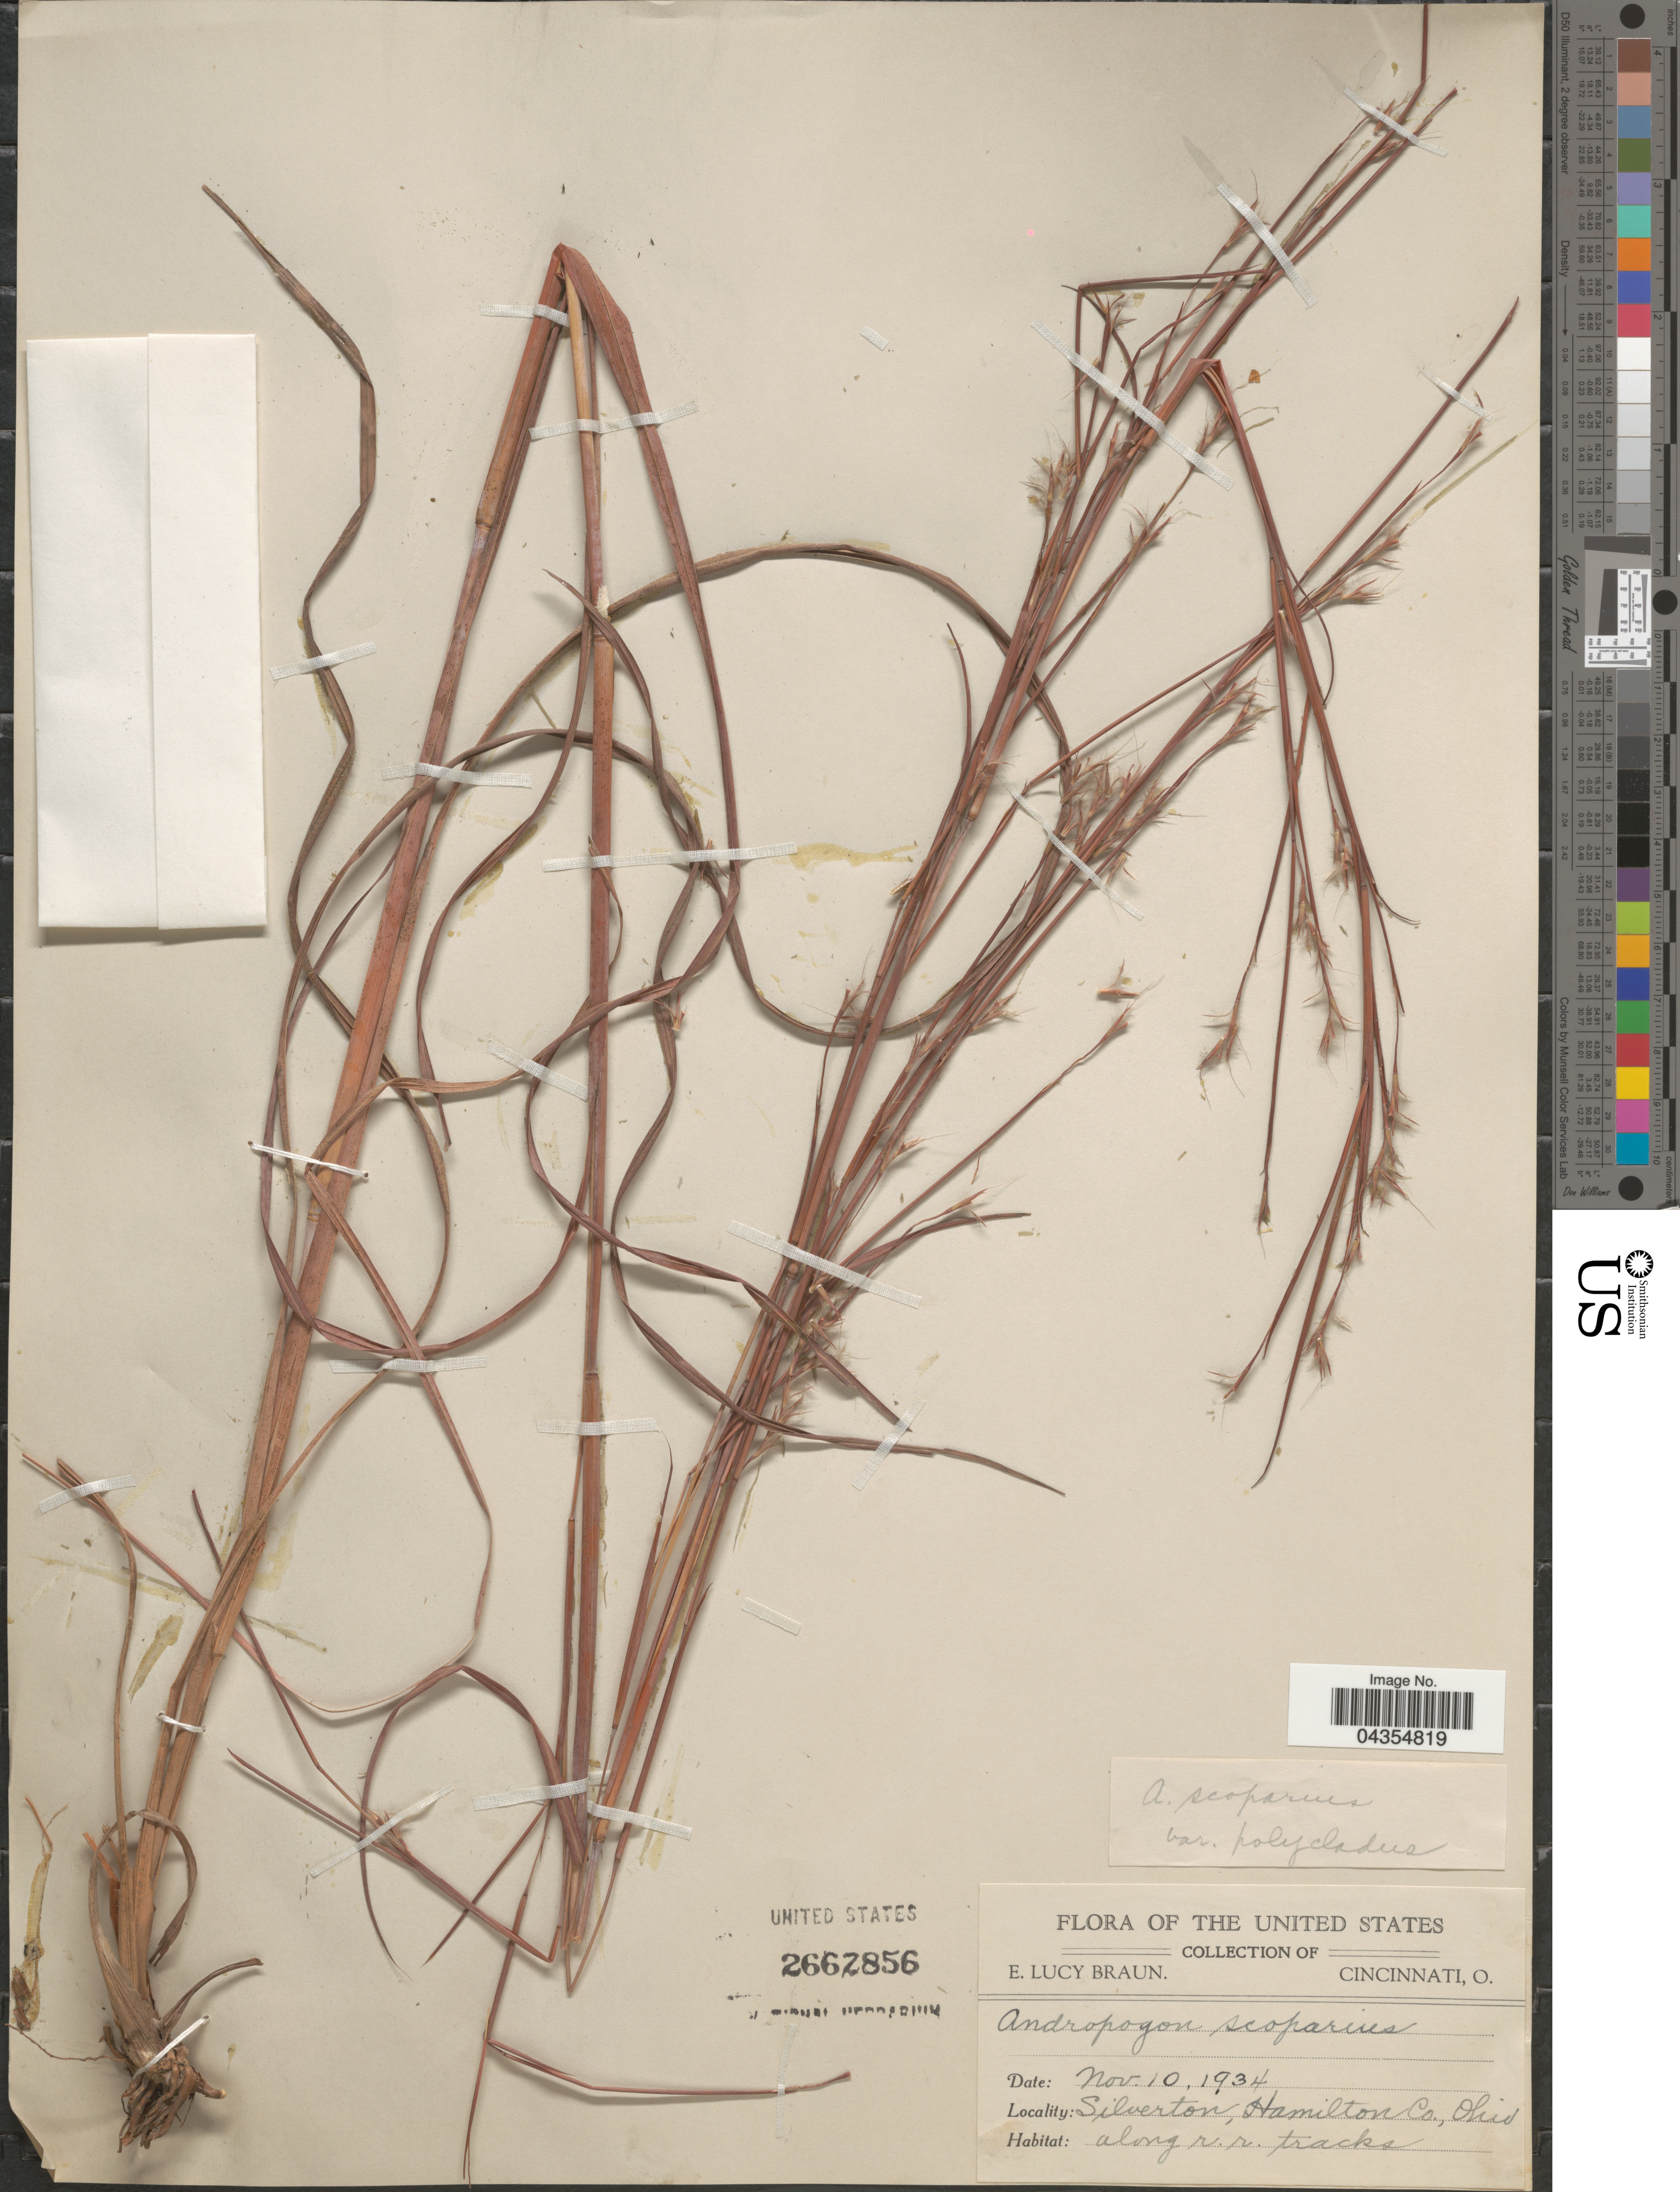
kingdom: Plantae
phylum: Tracheophyta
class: Liliopsida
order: Poales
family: Poaceae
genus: Schizachyrium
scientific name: Schizachyrium sanguineum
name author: (Retz.) Alston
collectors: E. L. Braun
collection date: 1934-11-10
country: United States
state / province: Ohio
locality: Silverton, Hamilton Co.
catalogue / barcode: US 2662856